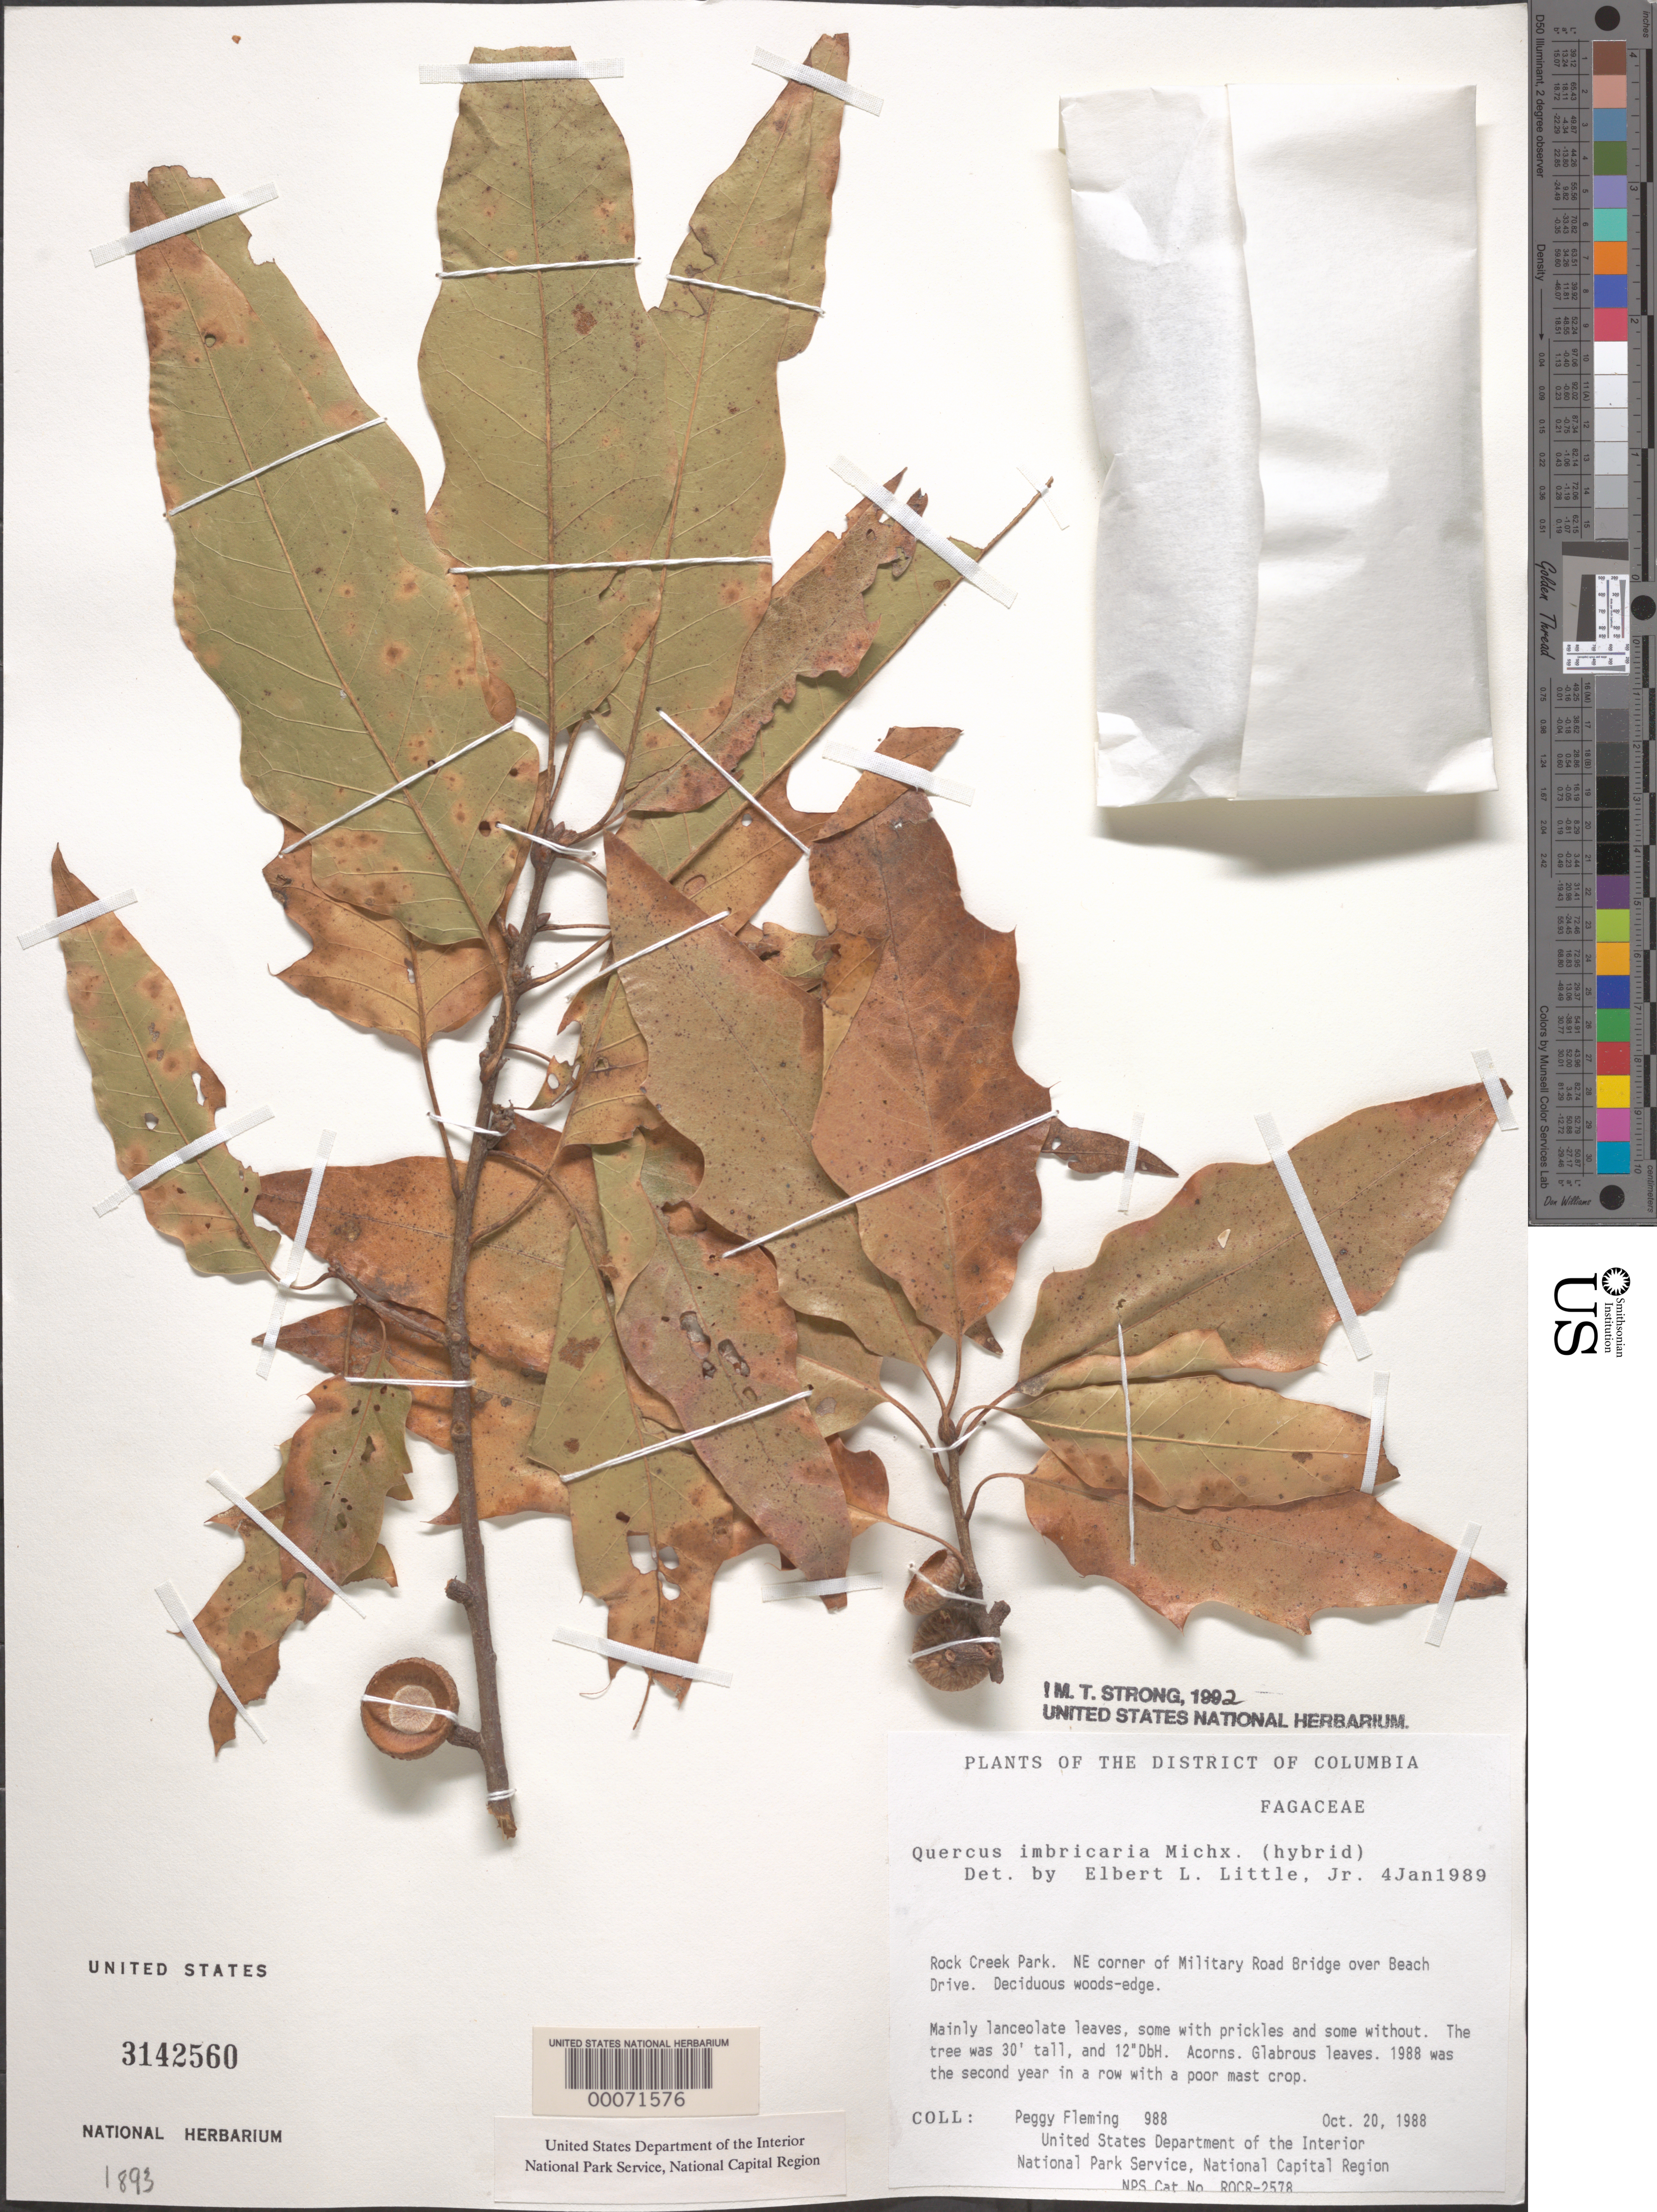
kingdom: Plantae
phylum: Tracheophyta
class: Magnoliopsida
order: Fagales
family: Fagaceae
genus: Quercus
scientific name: Quercus x heterophylla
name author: Michx.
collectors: P. Fleming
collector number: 988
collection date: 1988-10-20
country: United States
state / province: District of Columbia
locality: Rock Creek Park. NE corner of Military Road Bridge over Beach Drive.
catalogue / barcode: US 3142560